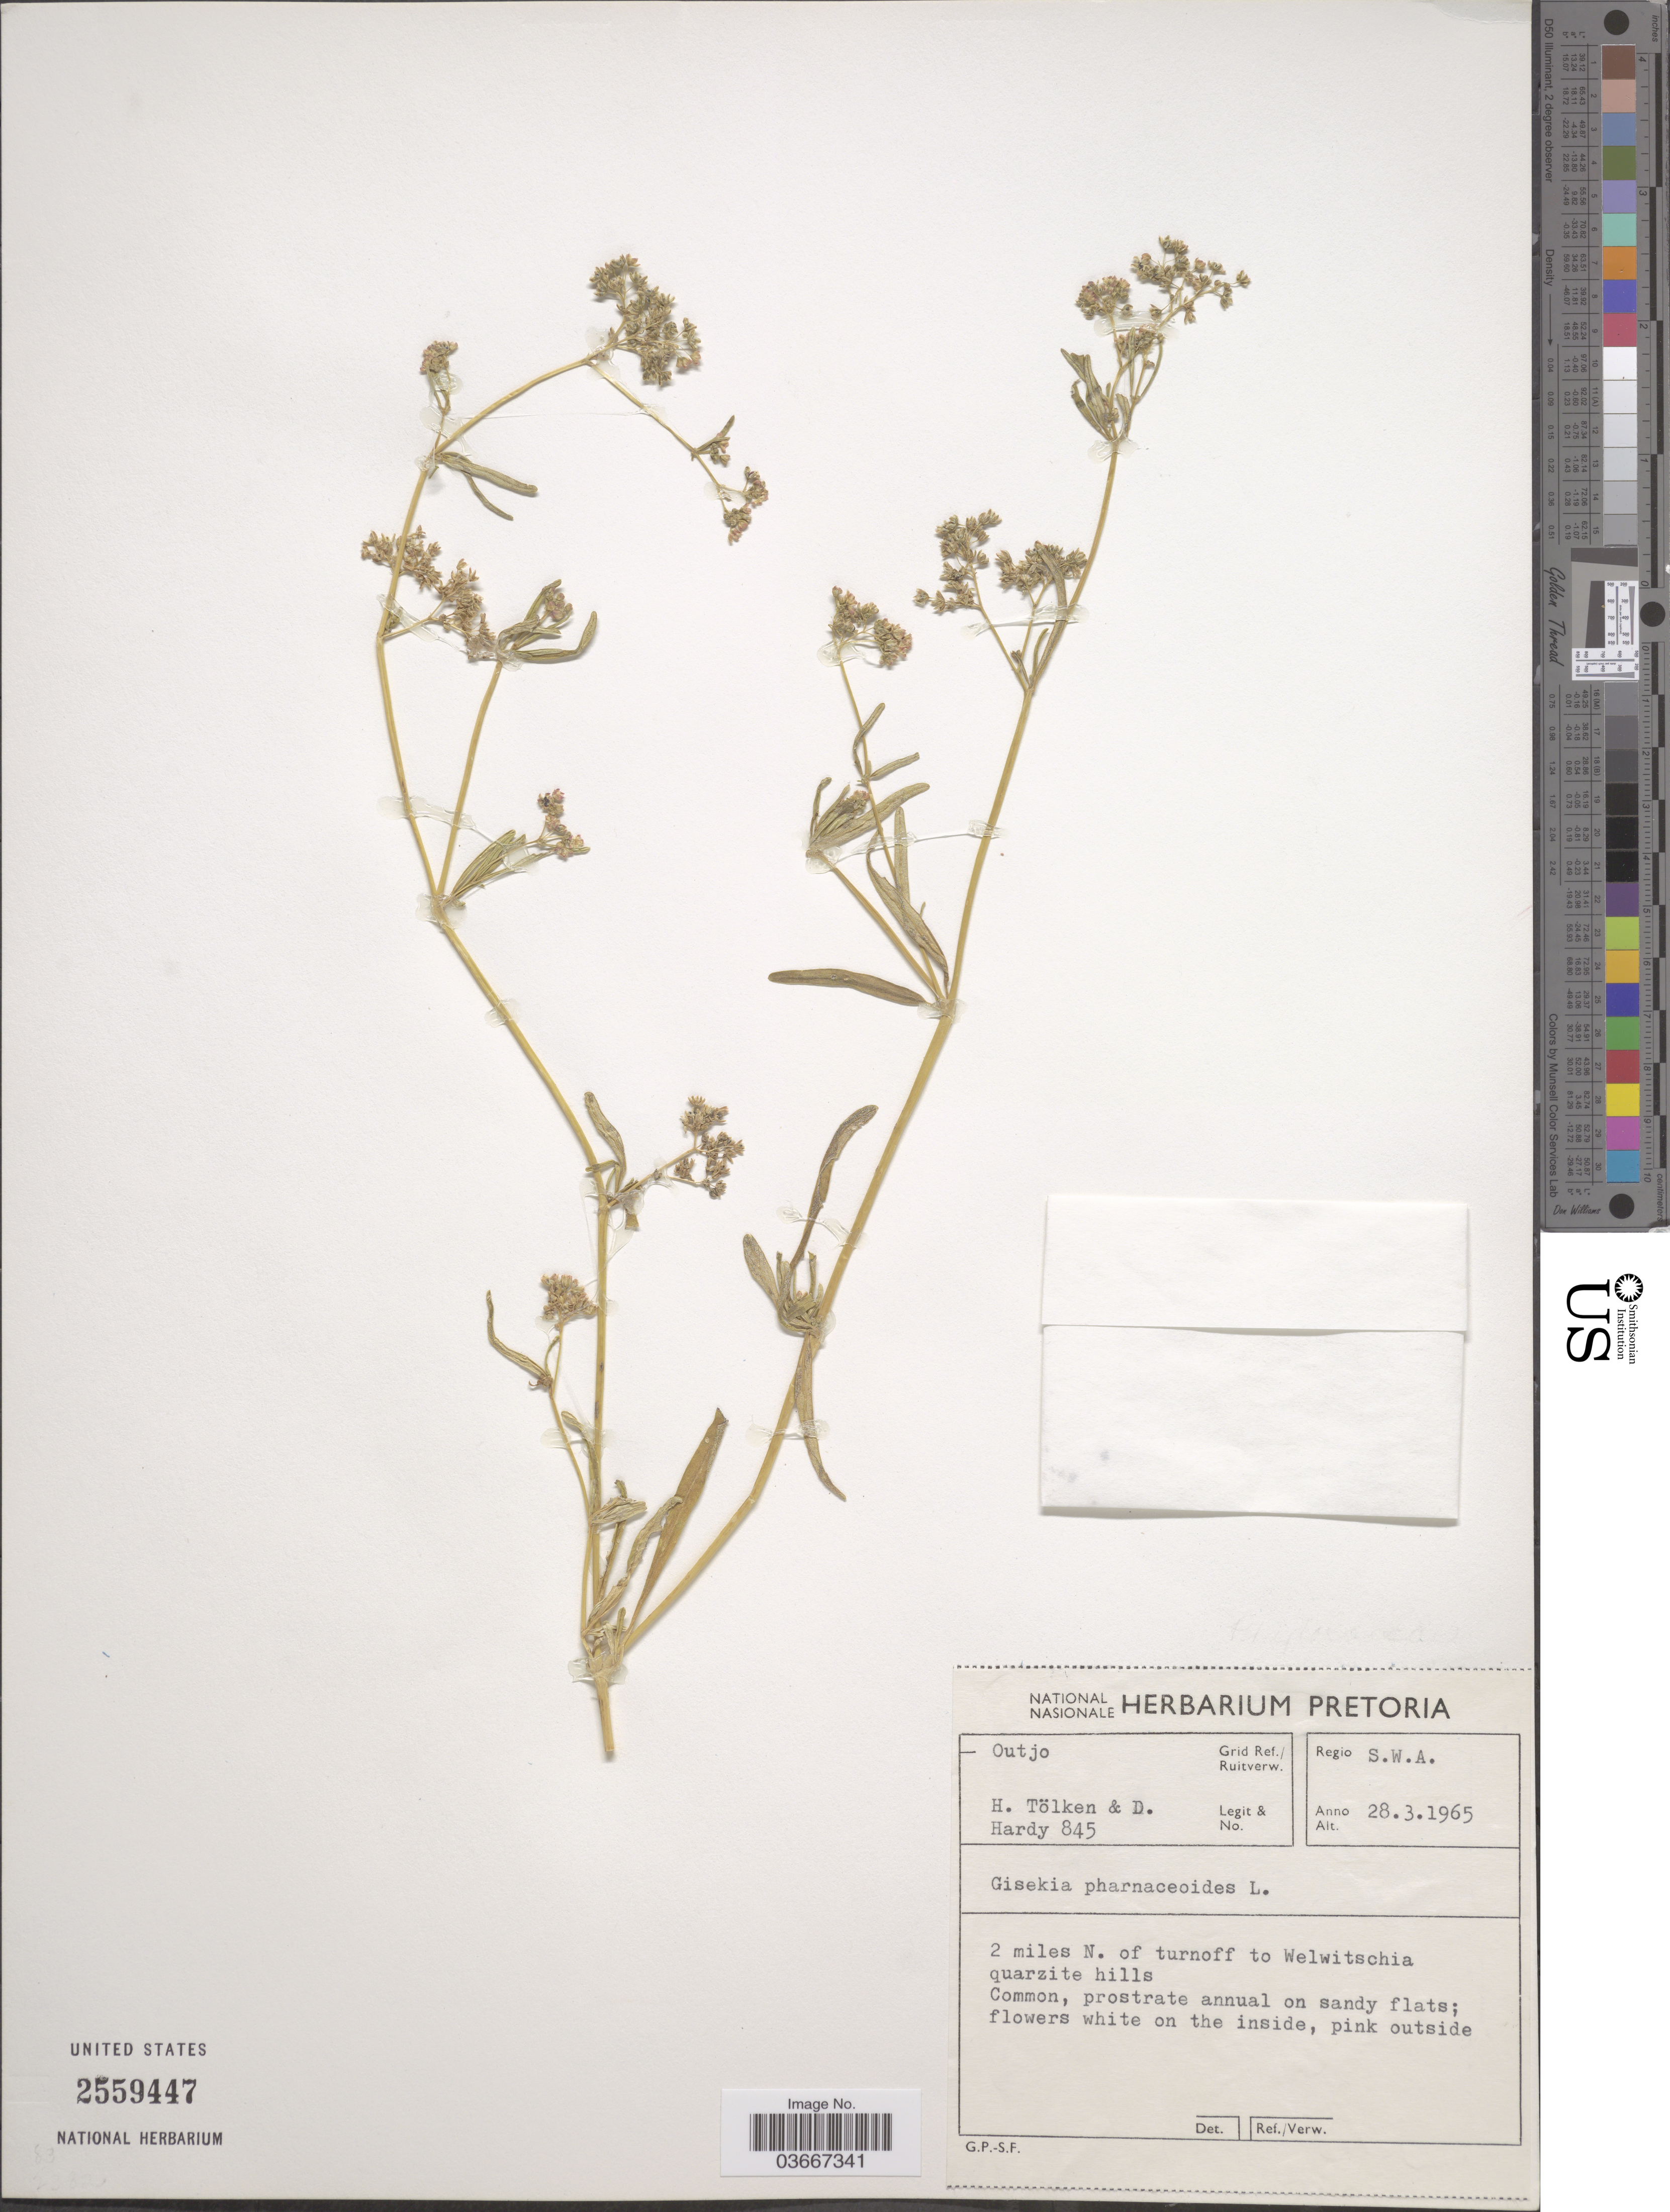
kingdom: Plantae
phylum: Tracheophyta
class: Magnoliopsida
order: Caryophyllales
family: Gisekiaceae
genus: Gisekia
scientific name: Gisekia pharnaceoides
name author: L.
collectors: H. R. Tölken & D. Hardy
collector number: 845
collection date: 1965-03-28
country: Namibia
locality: Outjo Grid Ref./ Ruitverw. Regio S. W. A. 2 miles N. of turnoff to Welwitschia quarzite hills.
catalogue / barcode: US 2559447